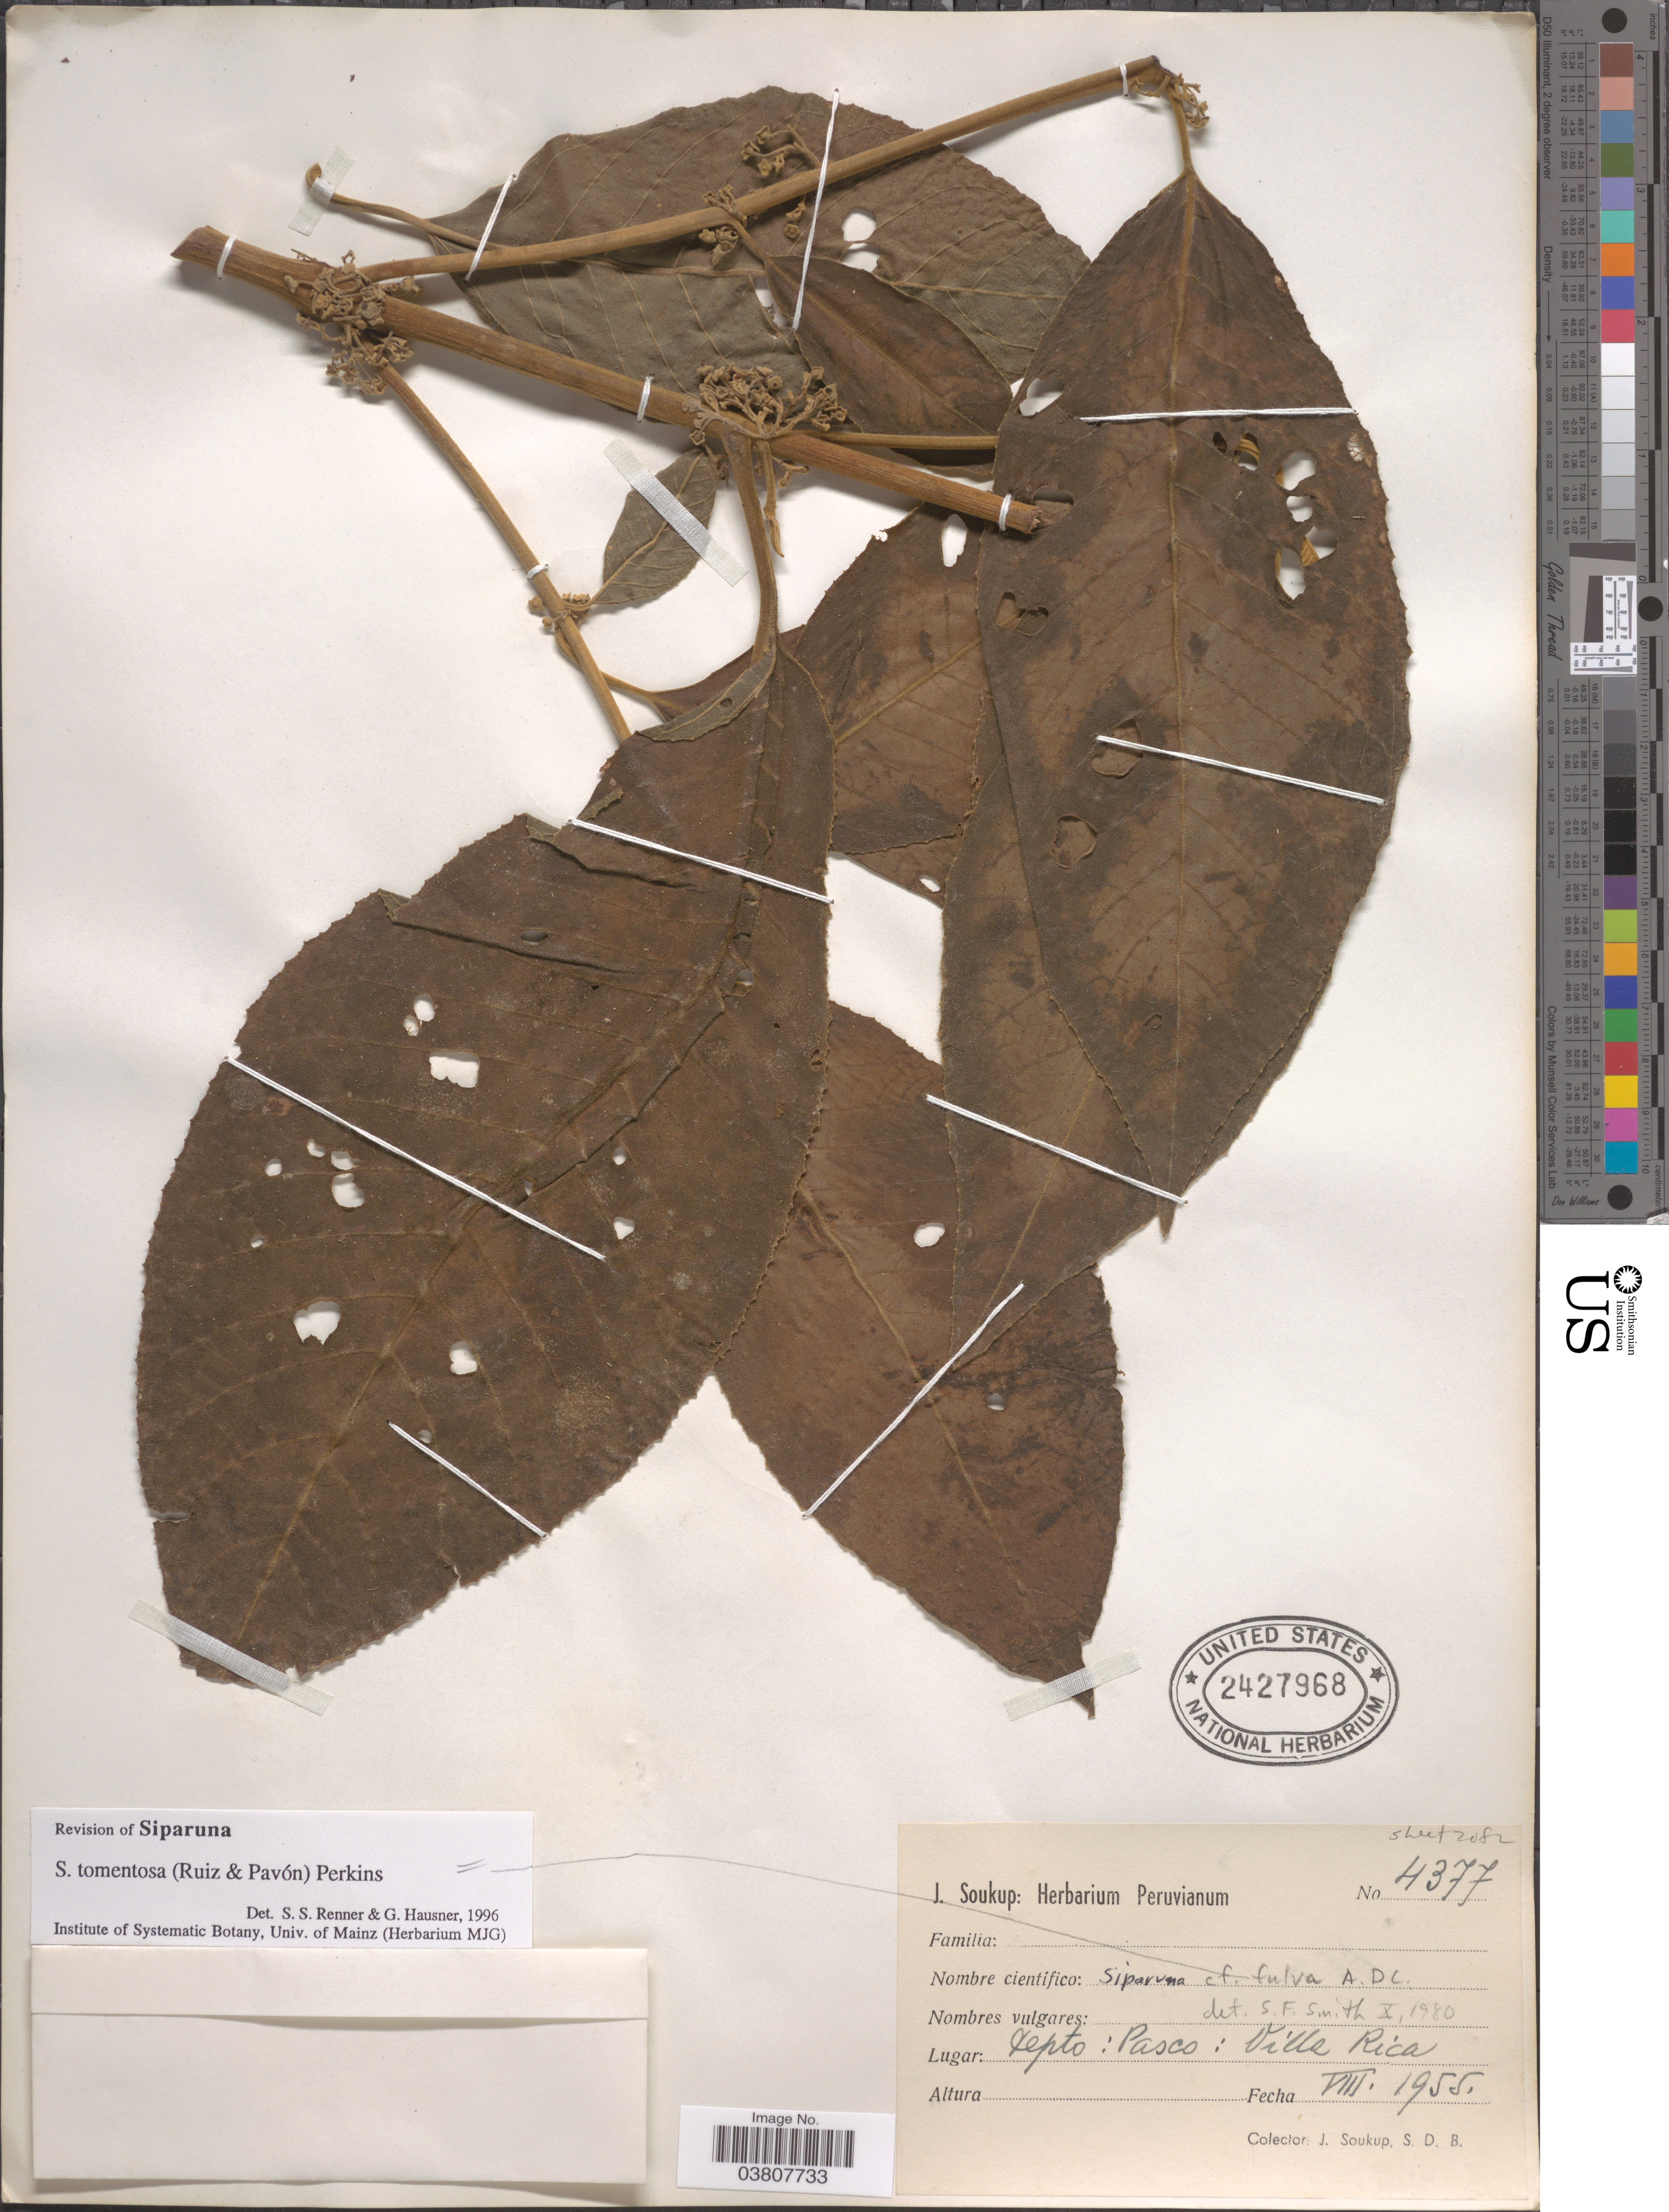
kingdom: Plantae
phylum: Tracheophyta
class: Magnoliopsida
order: Laurales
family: Siparunaceae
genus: Siparuna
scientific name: Siparuna tomentosa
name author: Perkins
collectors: J. Soukop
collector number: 4377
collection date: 1955-08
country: Peru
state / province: Pasco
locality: Depto: Pasco: Ville Rica.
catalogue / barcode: US 2427968